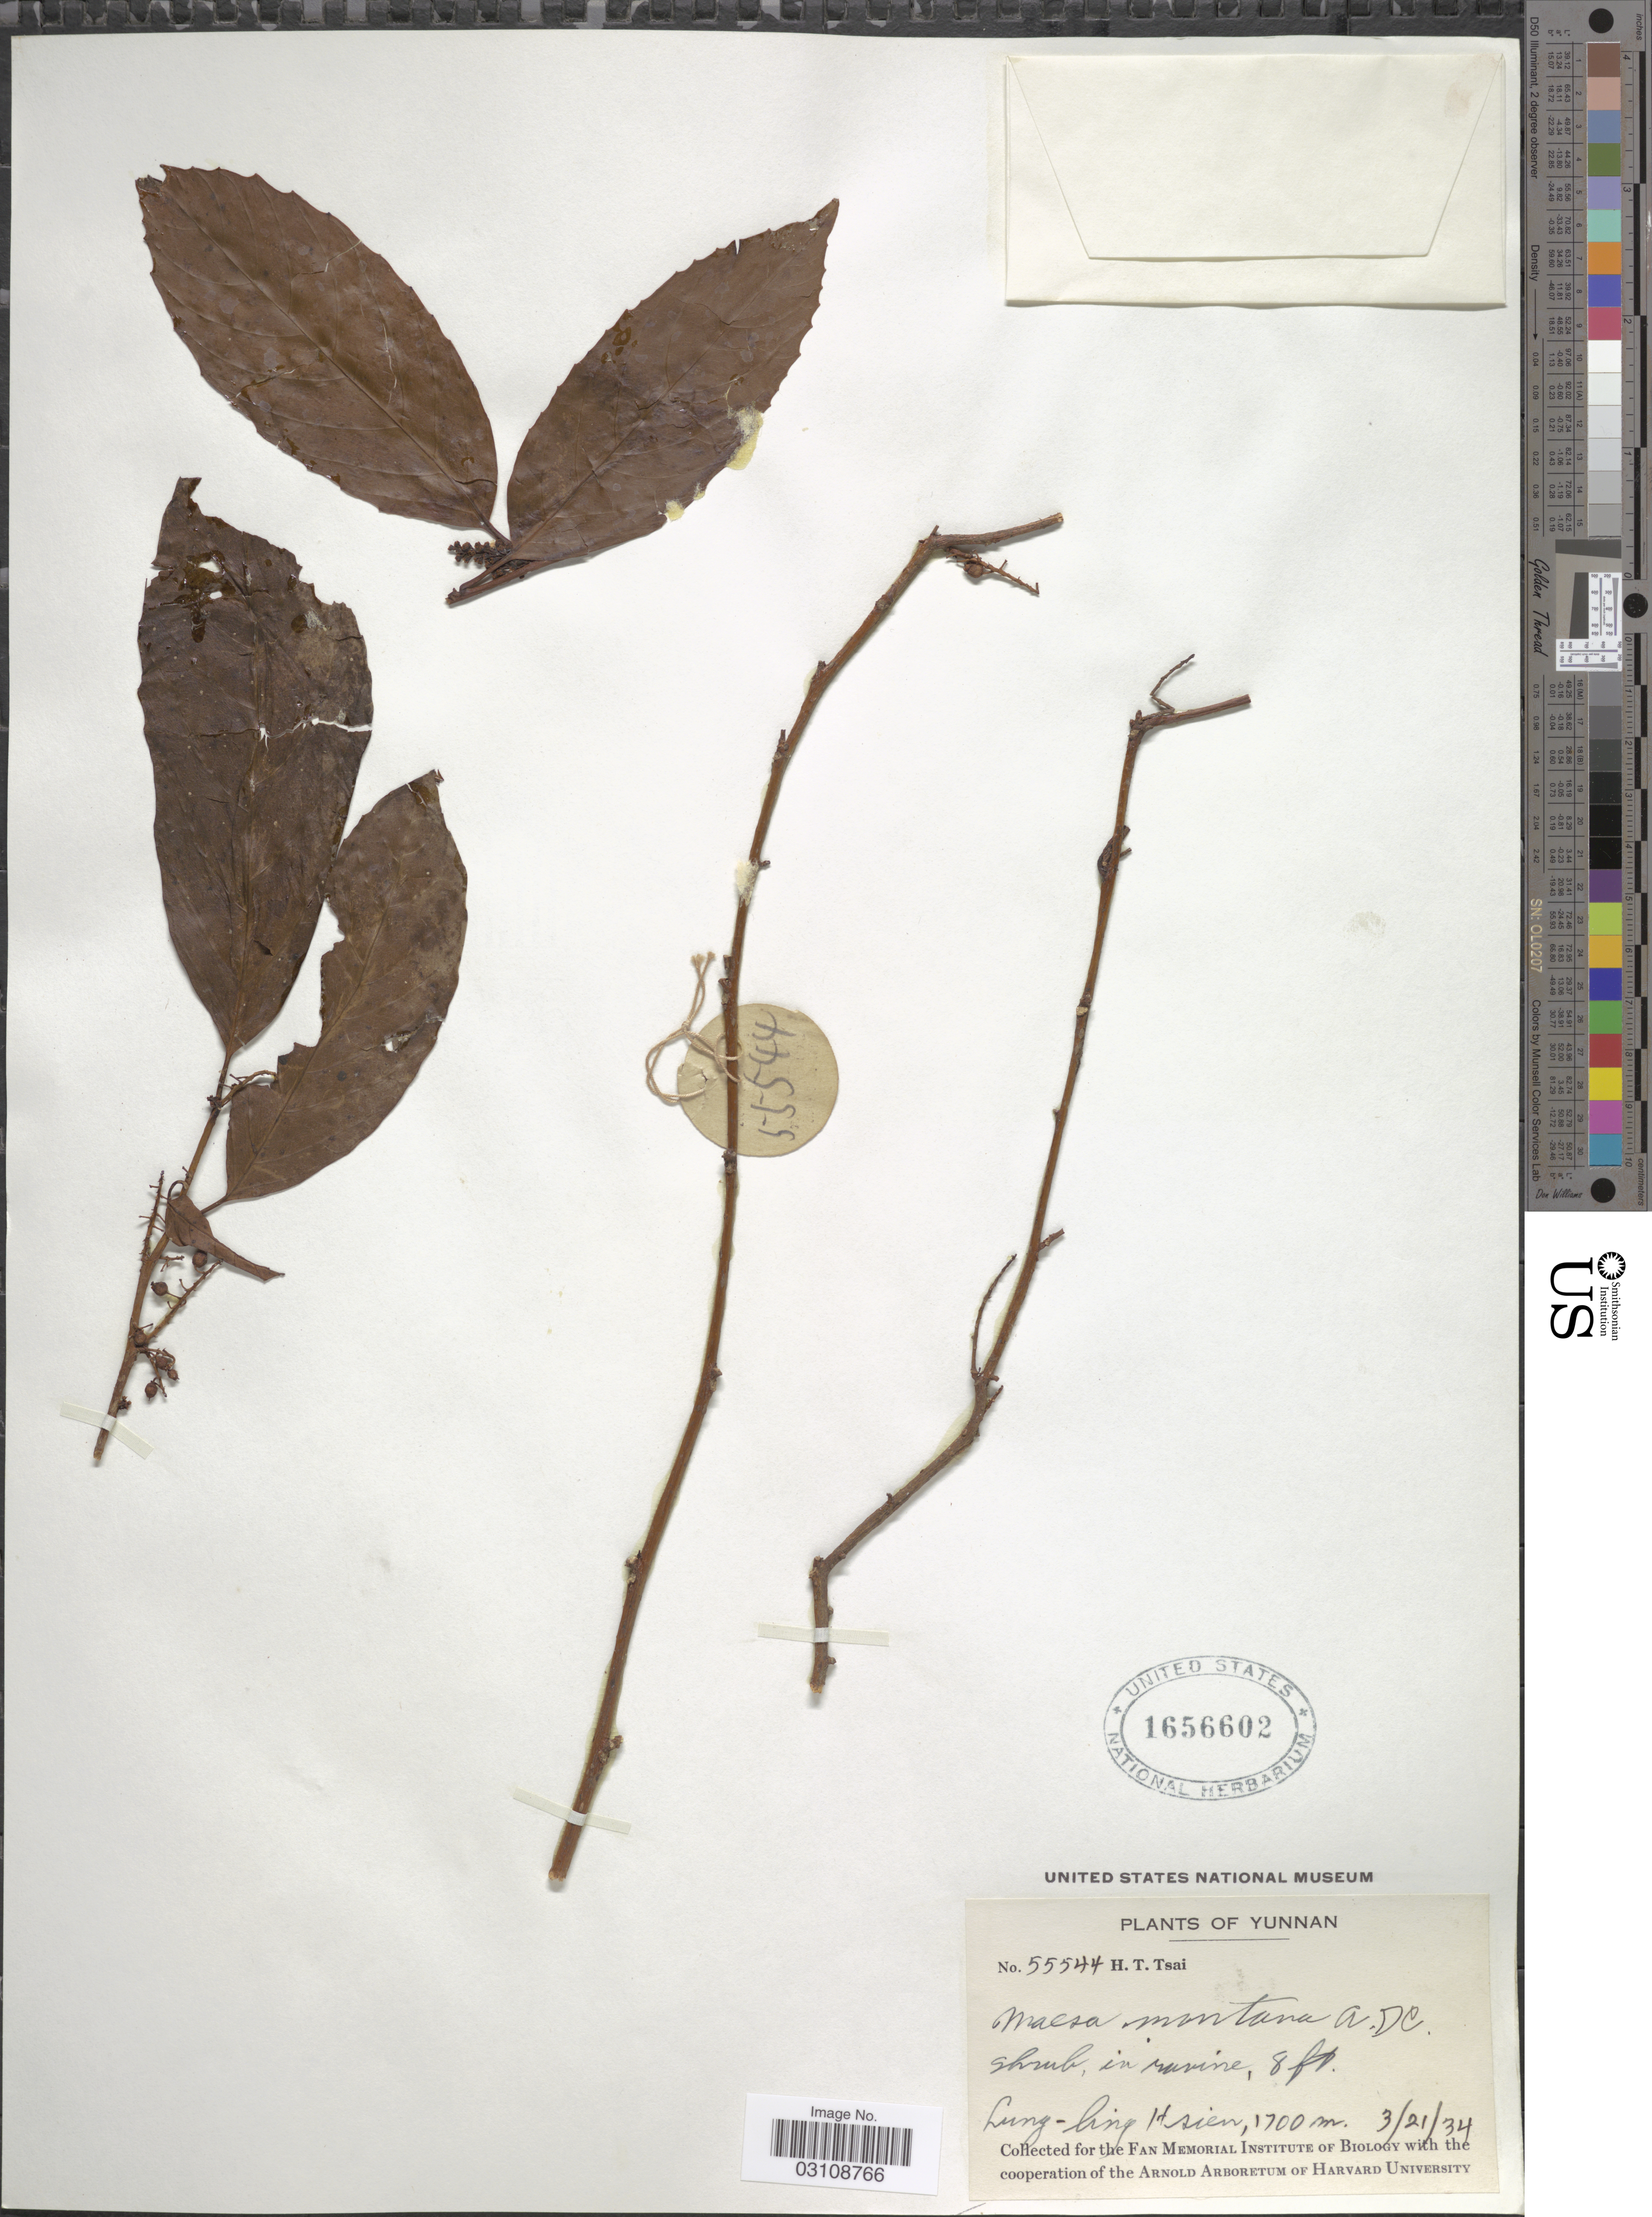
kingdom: Plantae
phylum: Tracheophyta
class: Magnoliopsida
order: Ericales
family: Primulaceae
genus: Maesa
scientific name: Maesa montana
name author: A. DC.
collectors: H. Tsai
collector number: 55544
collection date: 1934-03-21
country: China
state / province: Yunnan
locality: Lung-ling Hsien.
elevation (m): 1700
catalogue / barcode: US 1656602